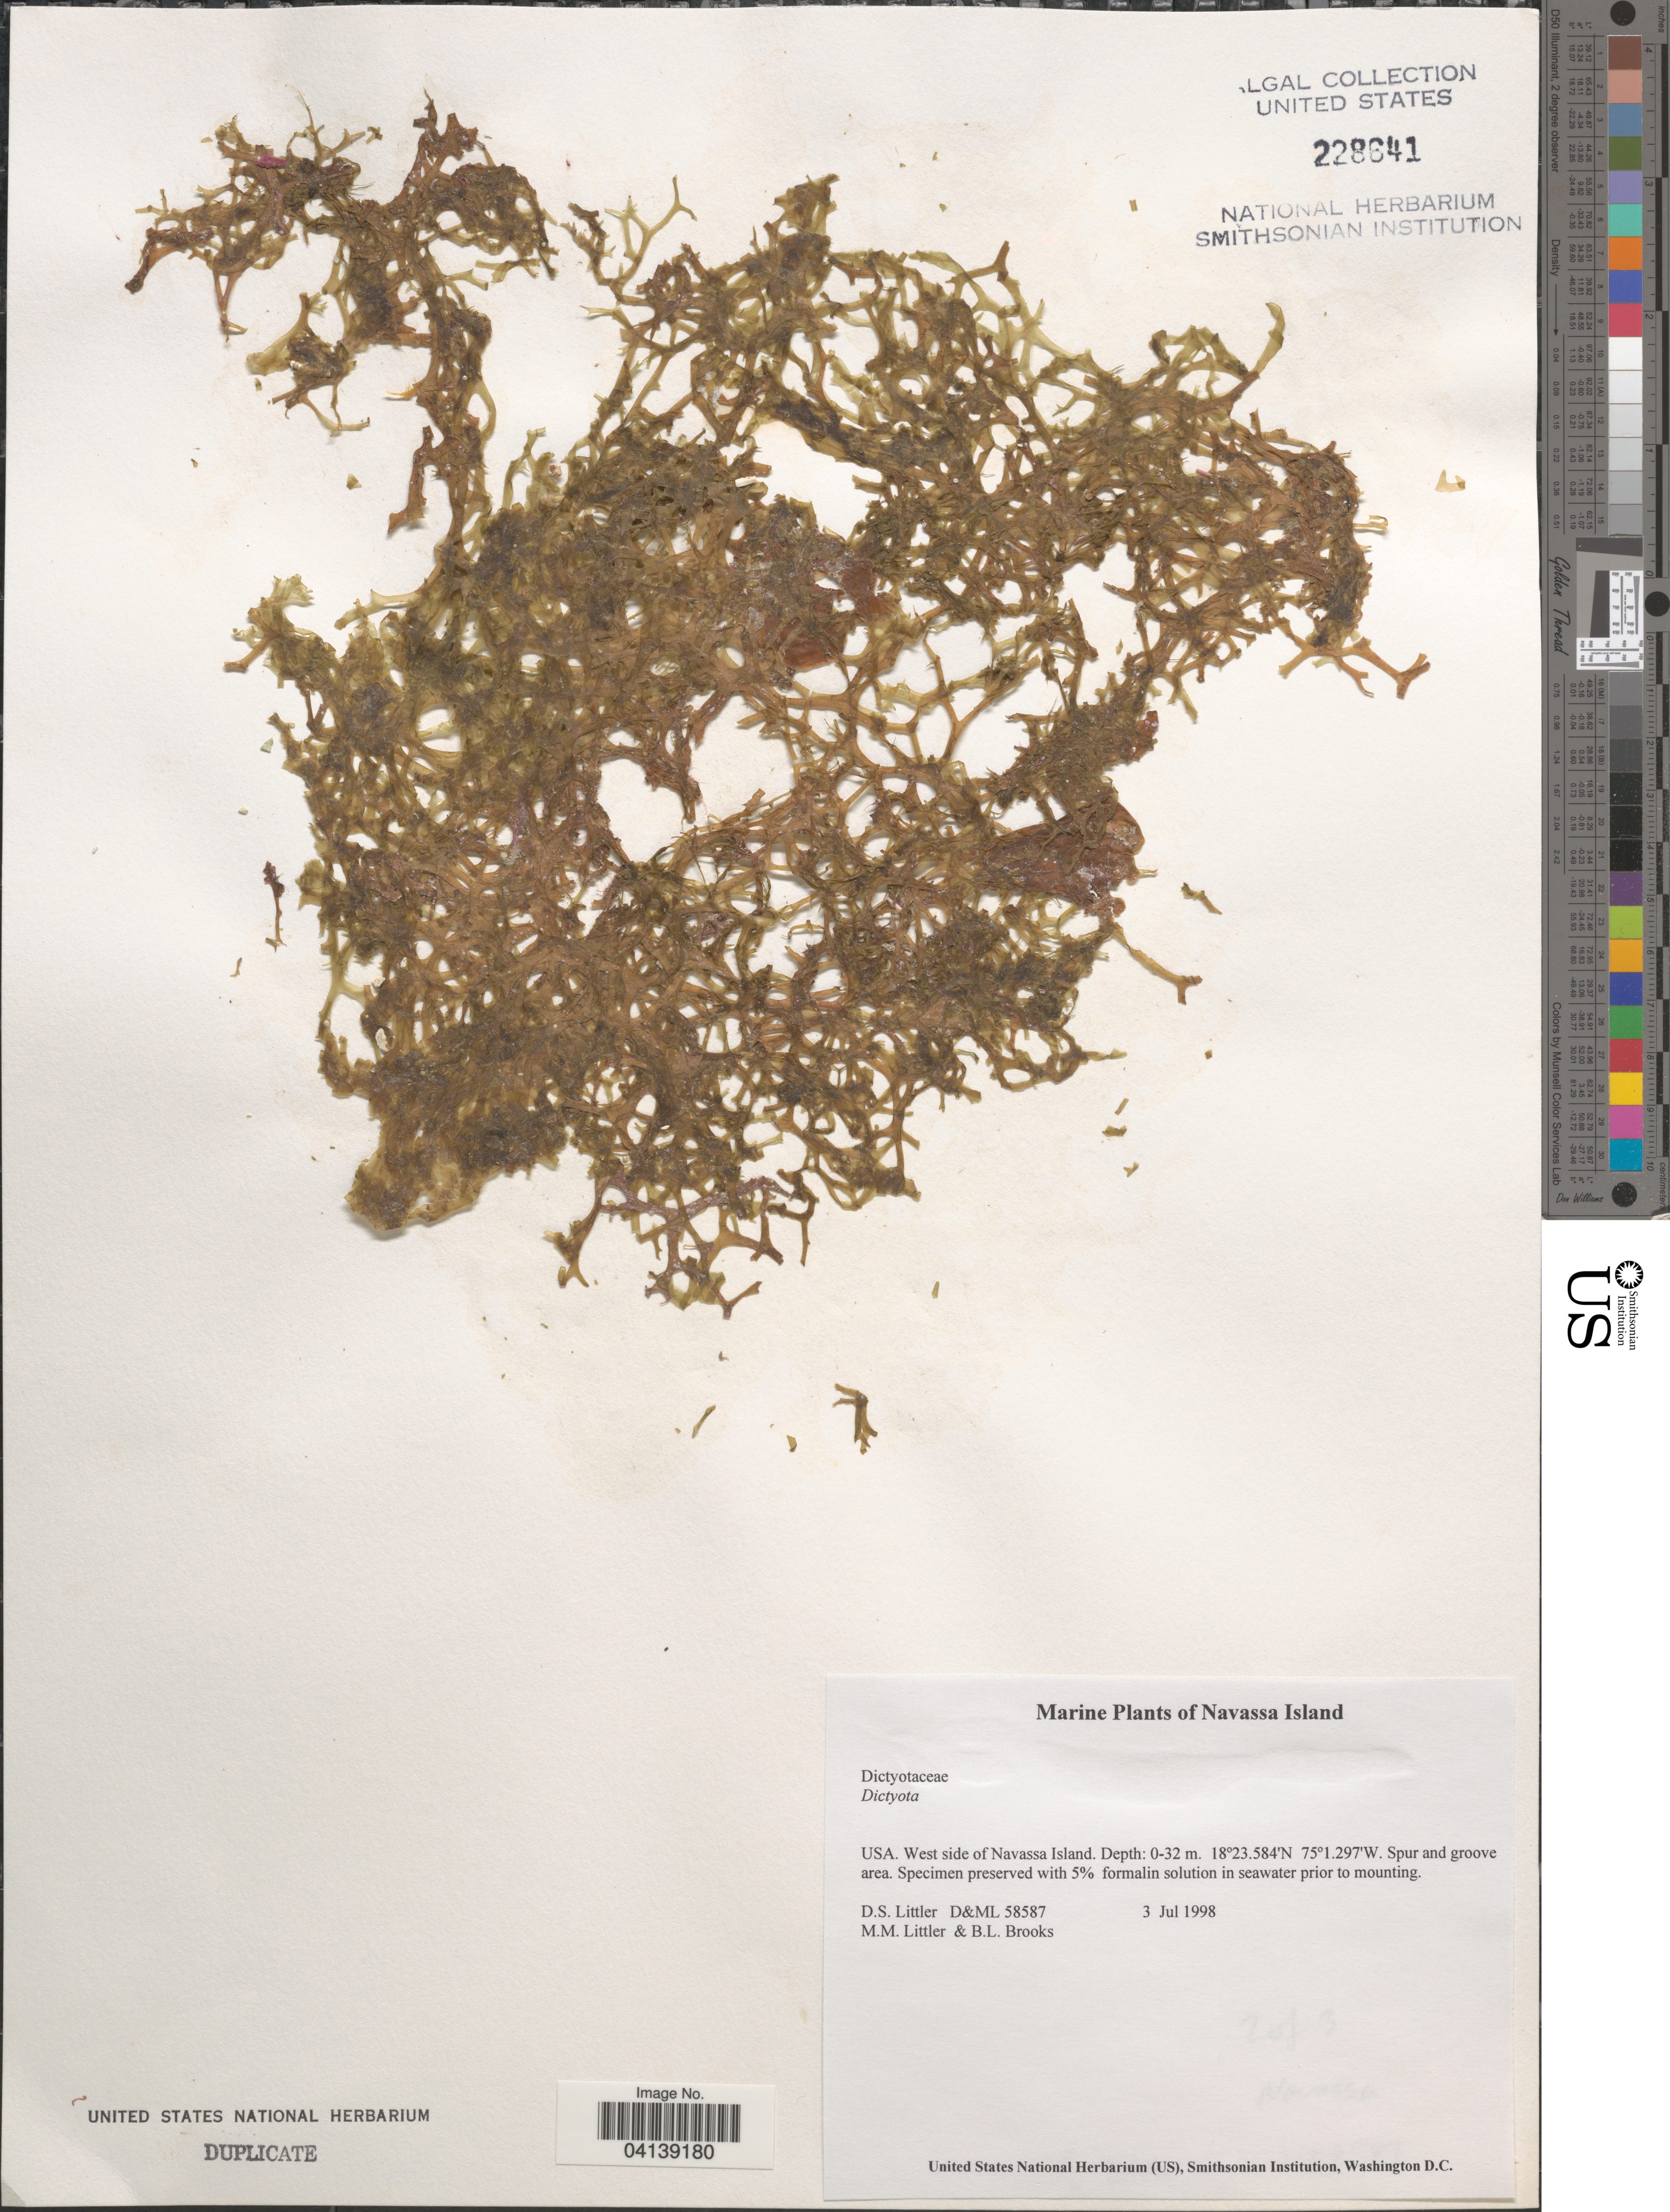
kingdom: Chromista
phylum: Ochrophyta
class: Phaeophyceae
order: Dictyotales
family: Dictyotaceae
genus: Dictyota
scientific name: Dictyota sp.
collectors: D. S. Littler & B. Brooks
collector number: D&ML58587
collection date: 1998-07-03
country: Navassa Island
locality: Navassa Island. West side of Navassa Island. Spur and groove area.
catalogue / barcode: US 228641